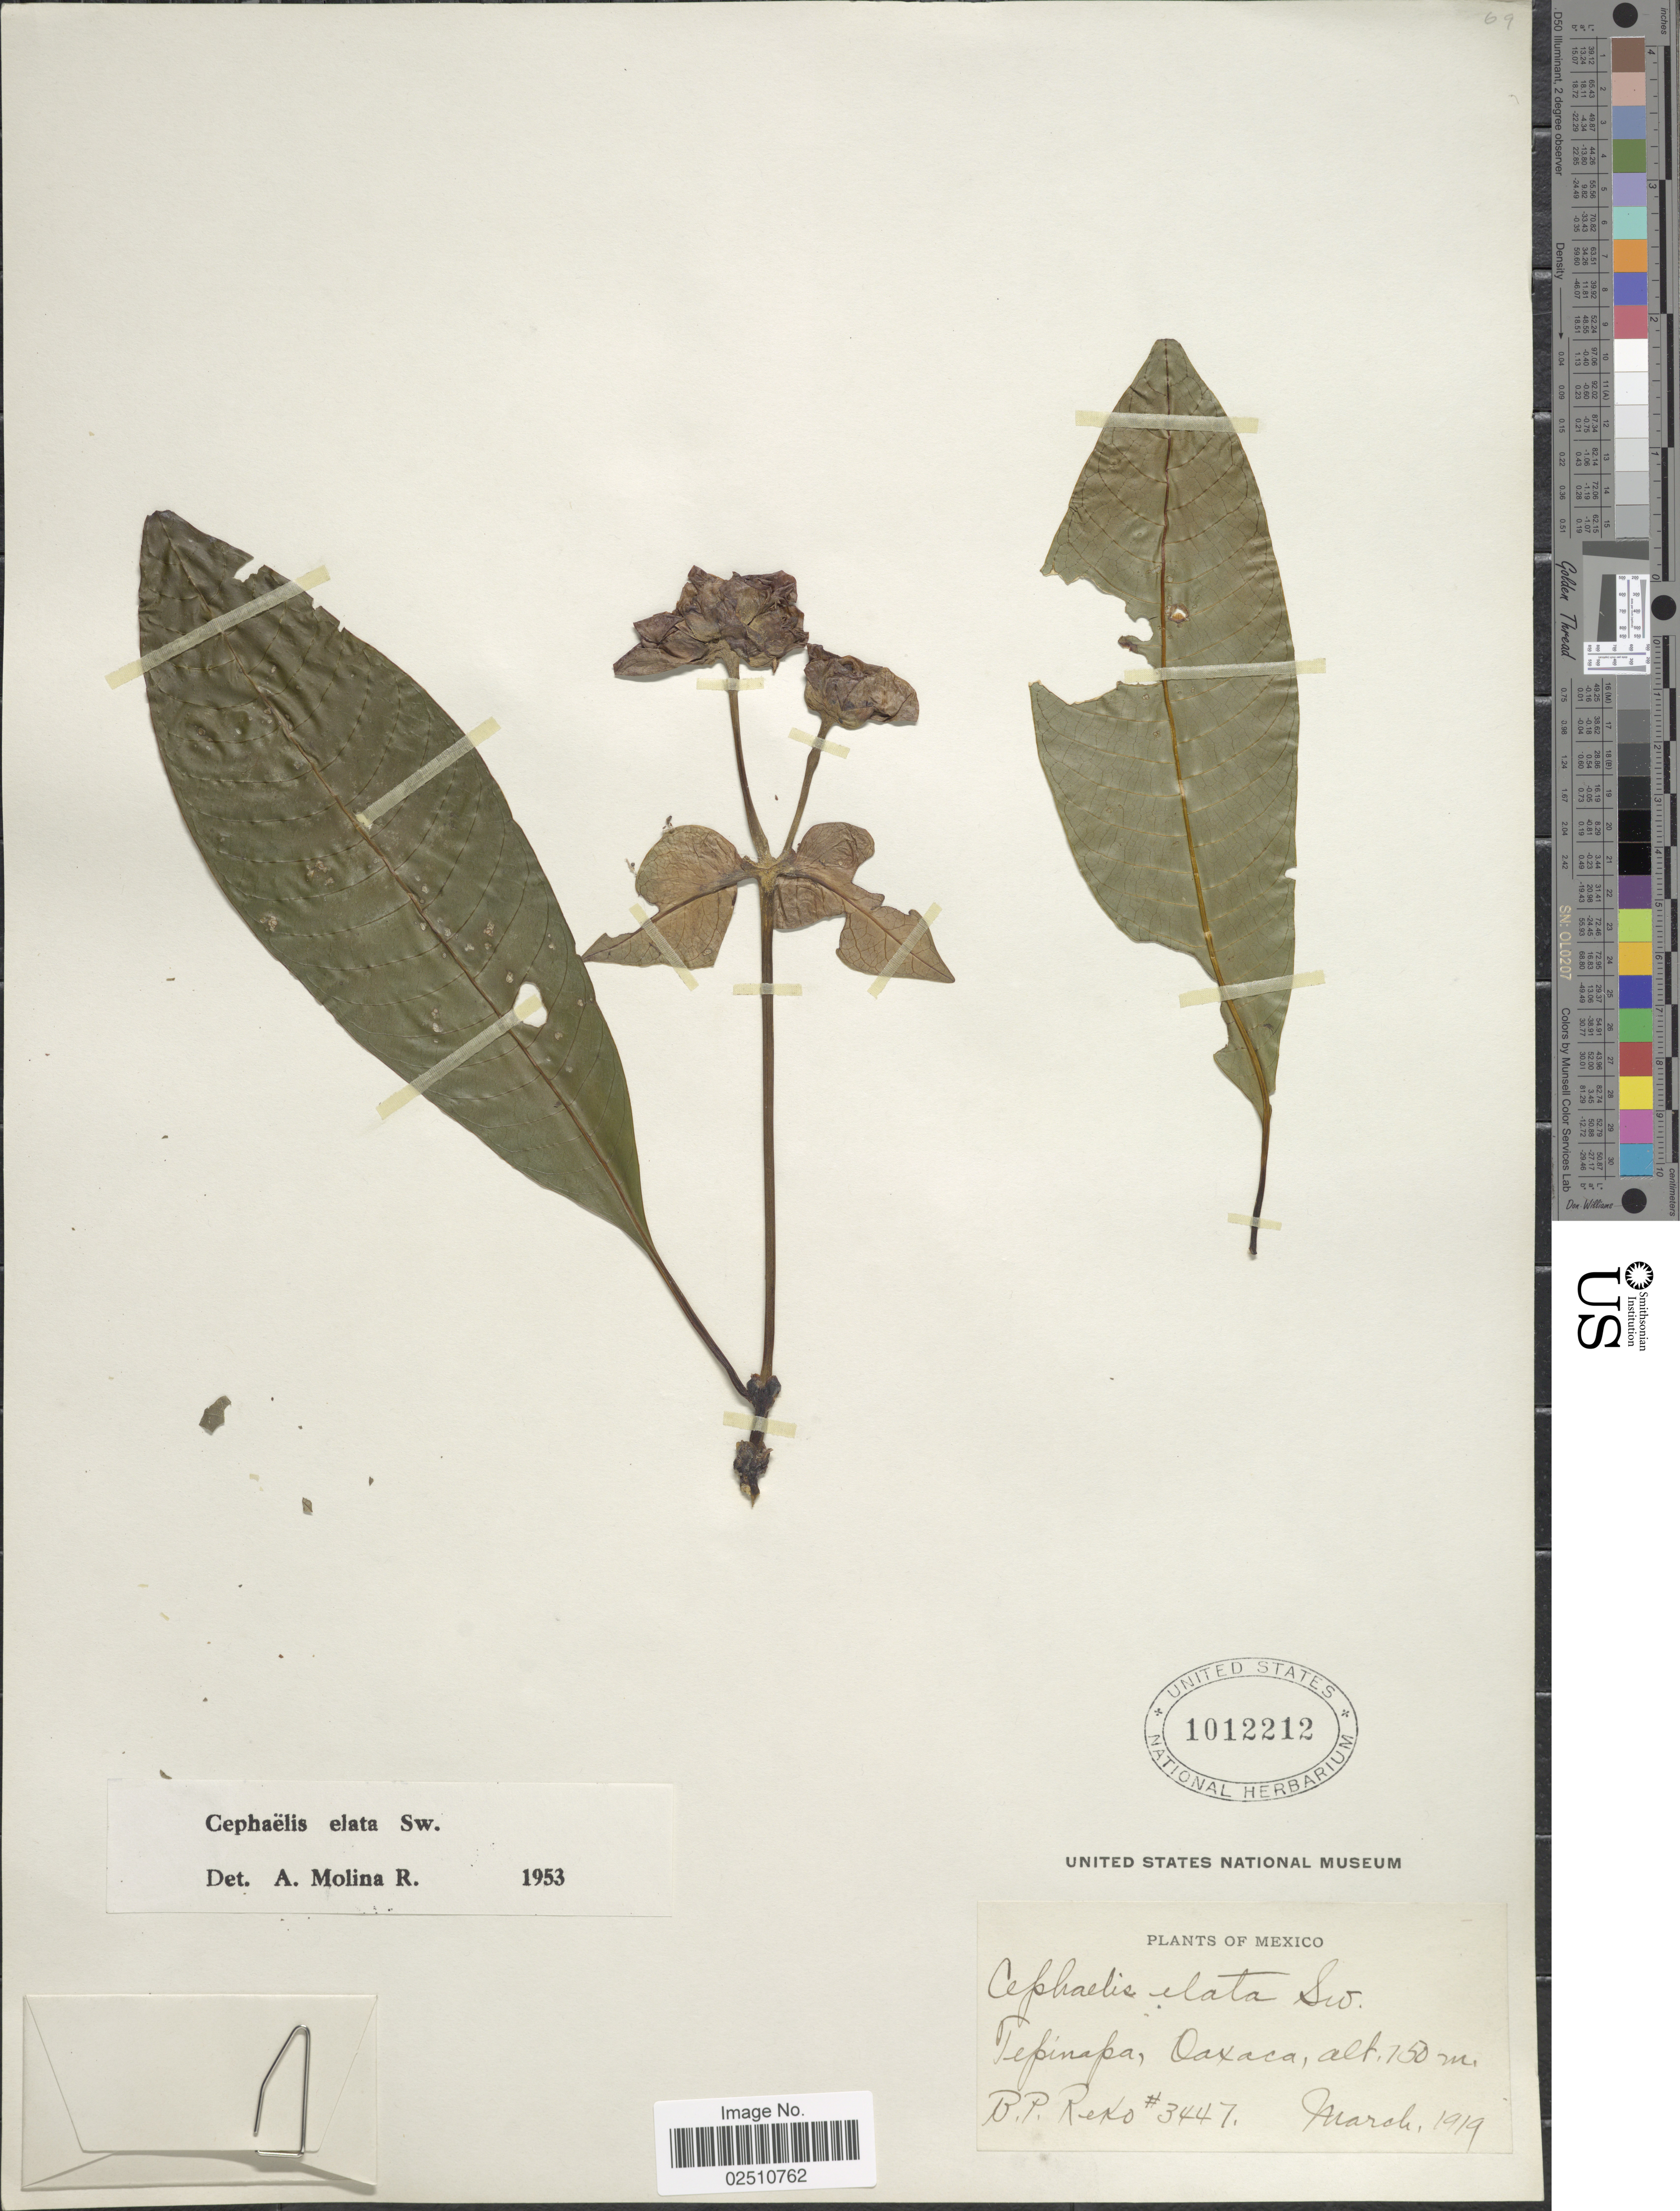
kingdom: Plantae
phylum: Tracheophyta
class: Magnoliopsida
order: Gentianales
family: Rubiaceae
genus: Psychotria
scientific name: Psychotria elata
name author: (Sw.) Hammel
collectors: B. P. Reko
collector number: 3447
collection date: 1919-03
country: Mexico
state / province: Oaxaca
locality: Tepinapa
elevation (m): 150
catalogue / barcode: US 1012212